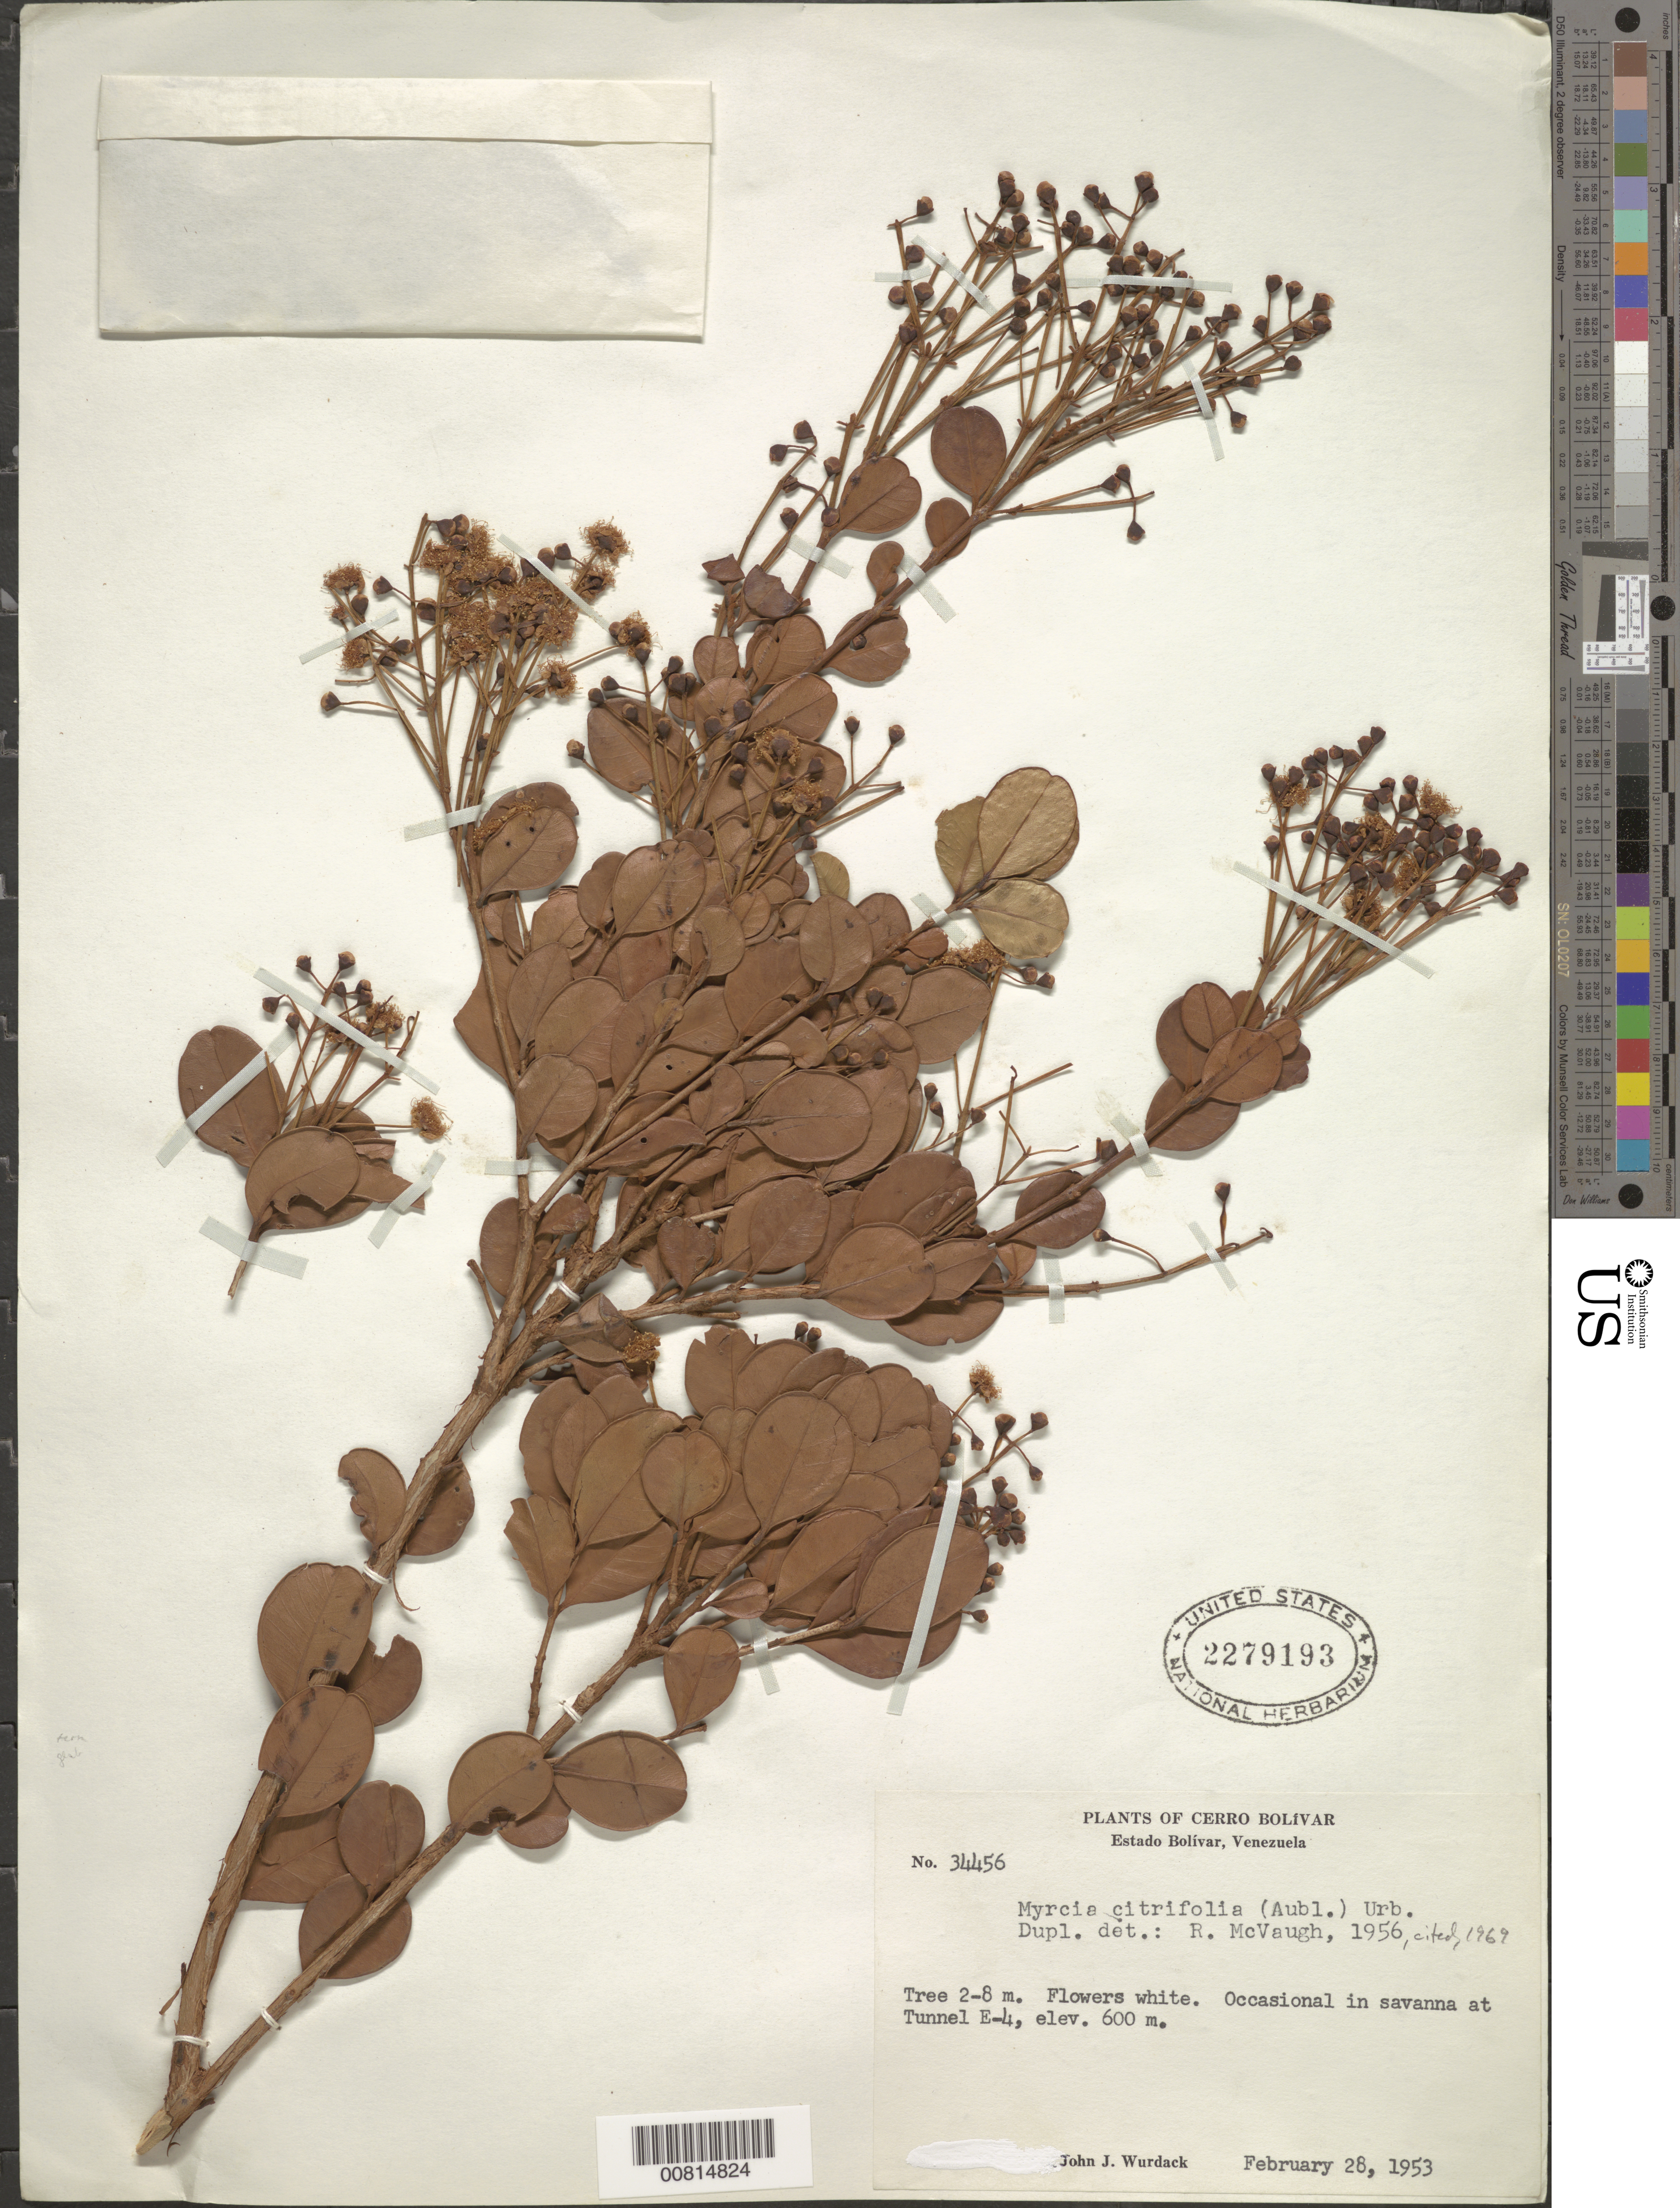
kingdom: Plantae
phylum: Tracheophyta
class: Magnoliopsida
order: Myrtales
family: Myrtaceae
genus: Myrcia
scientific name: Myrcia citrifolia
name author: (Aubl.) Urb.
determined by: McVaugh, R.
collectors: J. J. Wurdack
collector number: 34456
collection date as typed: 28-Feb-53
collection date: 1953-02-28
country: Venezuela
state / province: Bolívar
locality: Tunnel E-4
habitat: Savanna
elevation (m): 600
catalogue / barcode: US 2279193